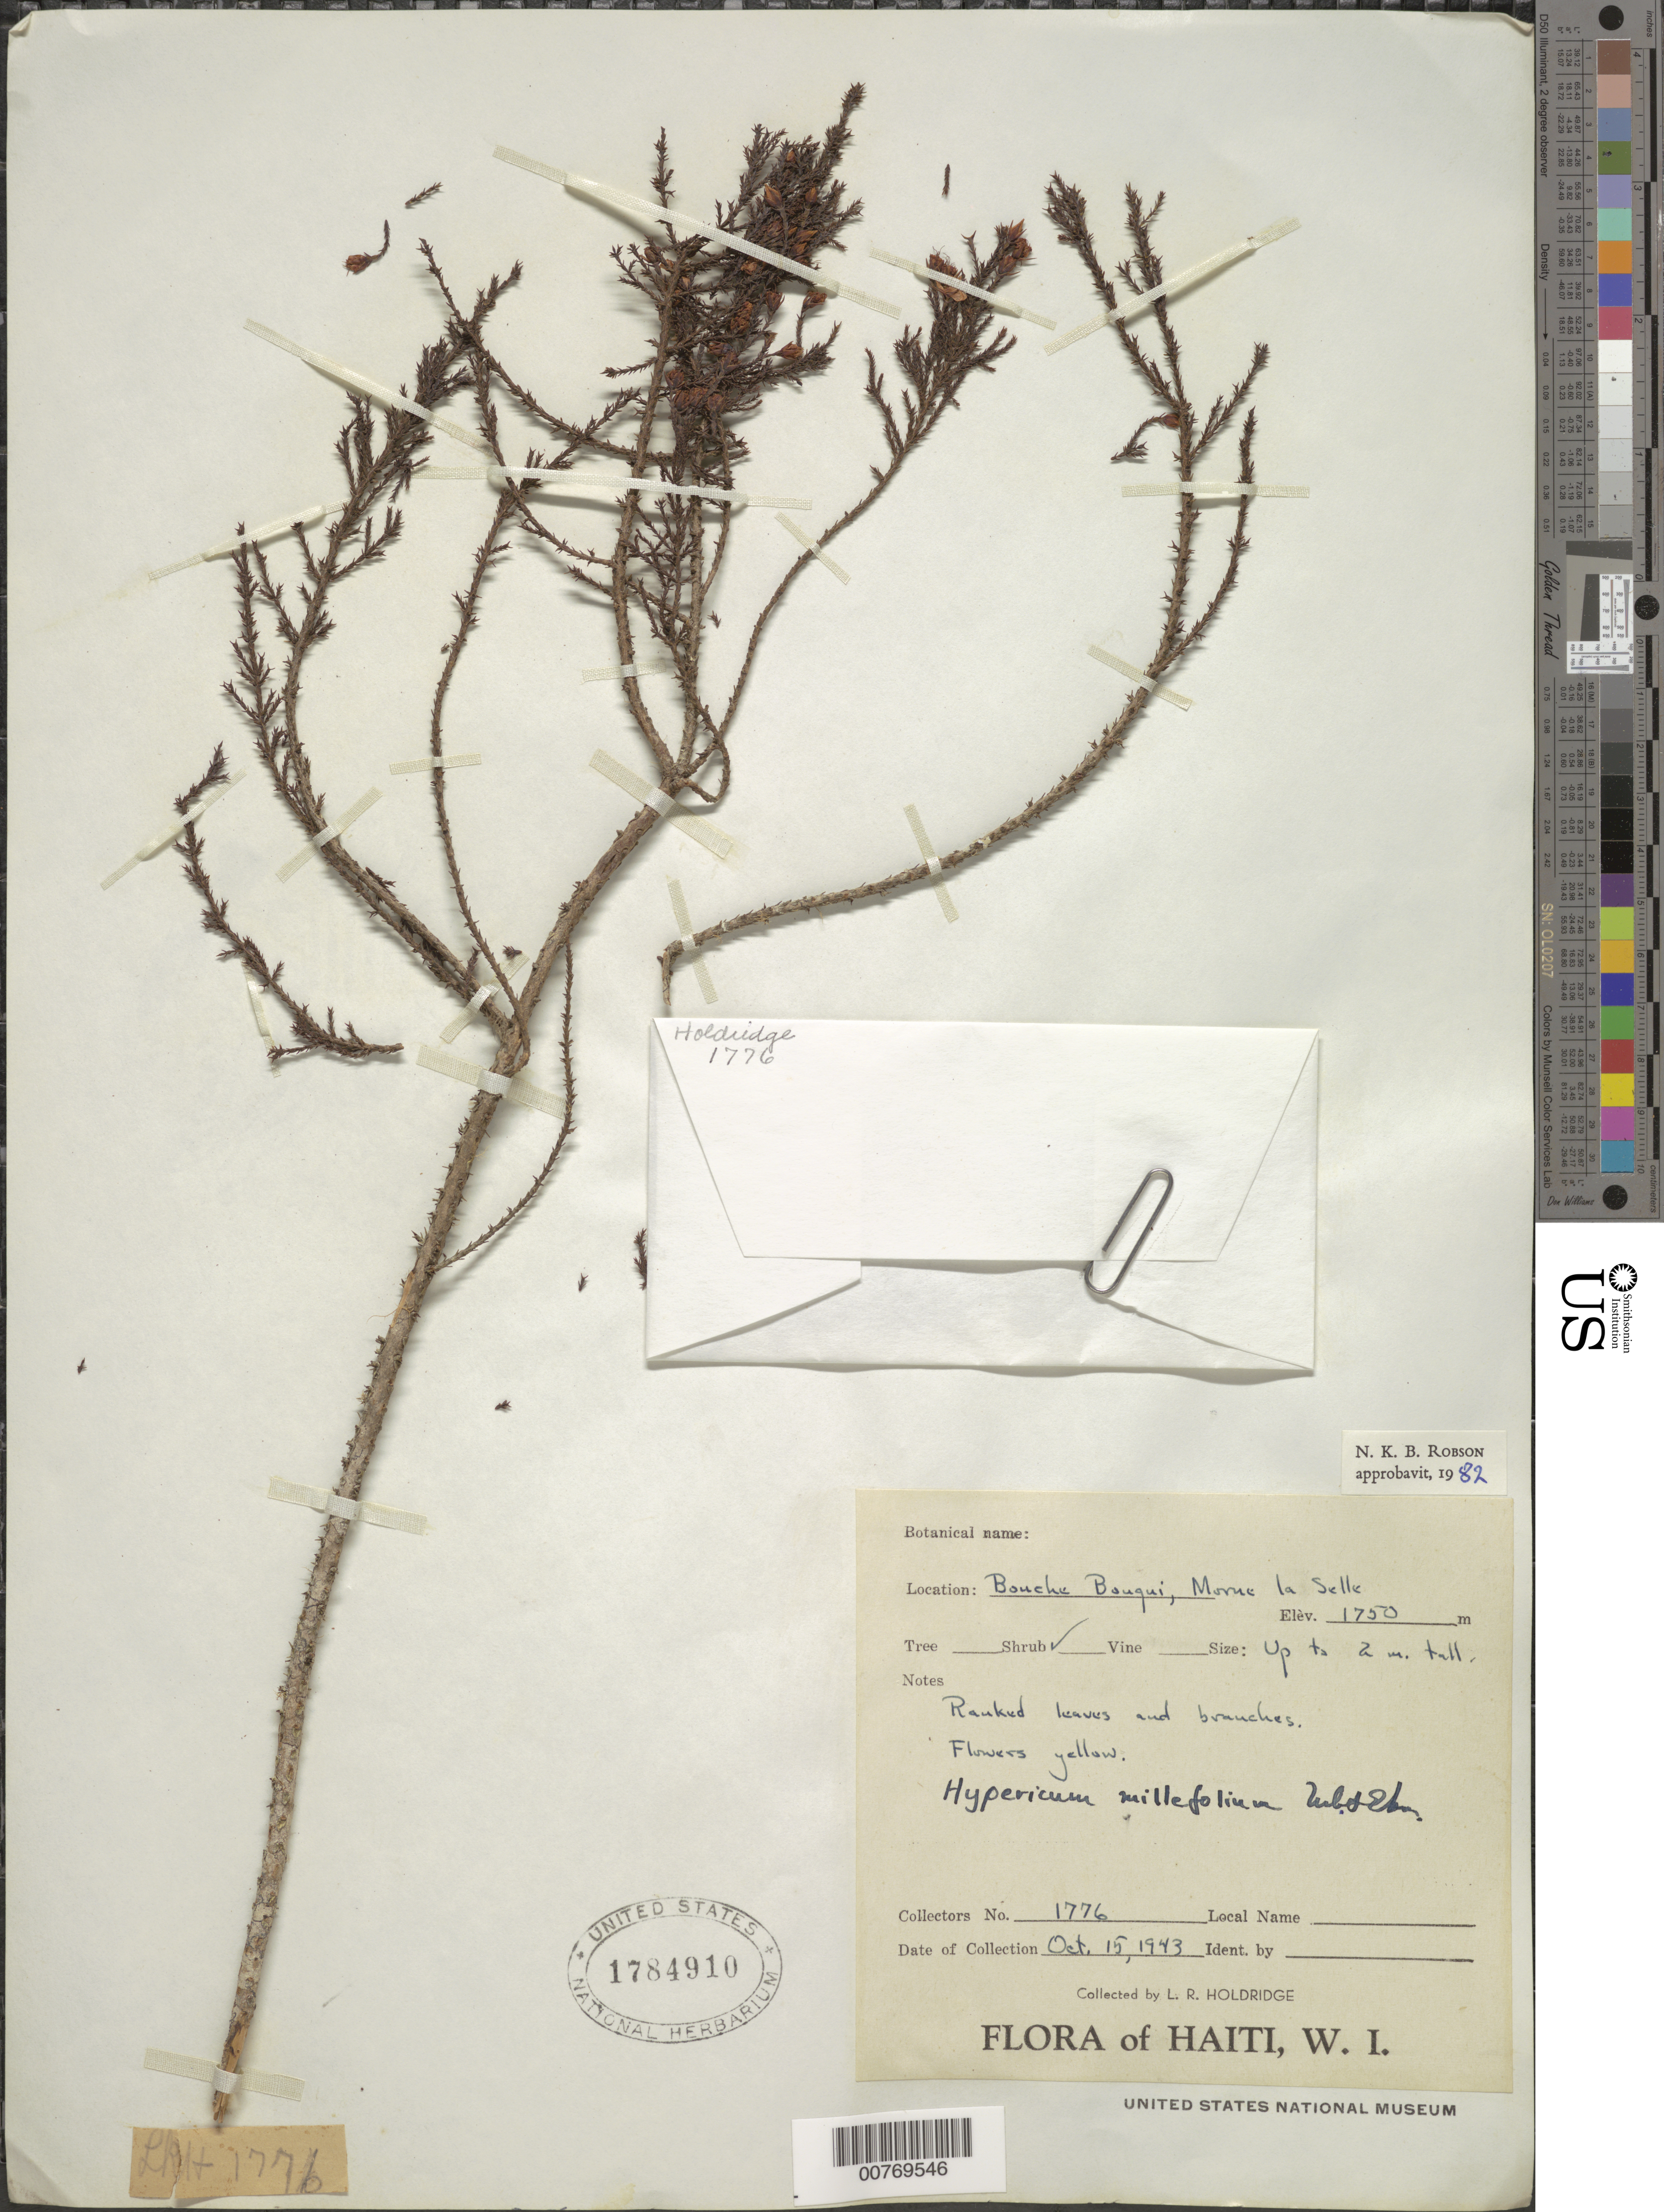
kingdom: Plantae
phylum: Tracheophyta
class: Magnoliopsida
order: Malpighiales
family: Hypericaceae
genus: Hypericum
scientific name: Hypericum millefolium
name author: Urb. & Ekman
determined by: Robson, Norman K. B.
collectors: L. Holdridge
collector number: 1776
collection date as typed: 15 Oct 1943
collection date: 1943-10-15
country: Haiti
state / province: Ouest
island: Hispaniola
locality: Bouche Bouquí, Morue la Selle.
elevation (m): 1750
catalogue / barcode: US 1784910